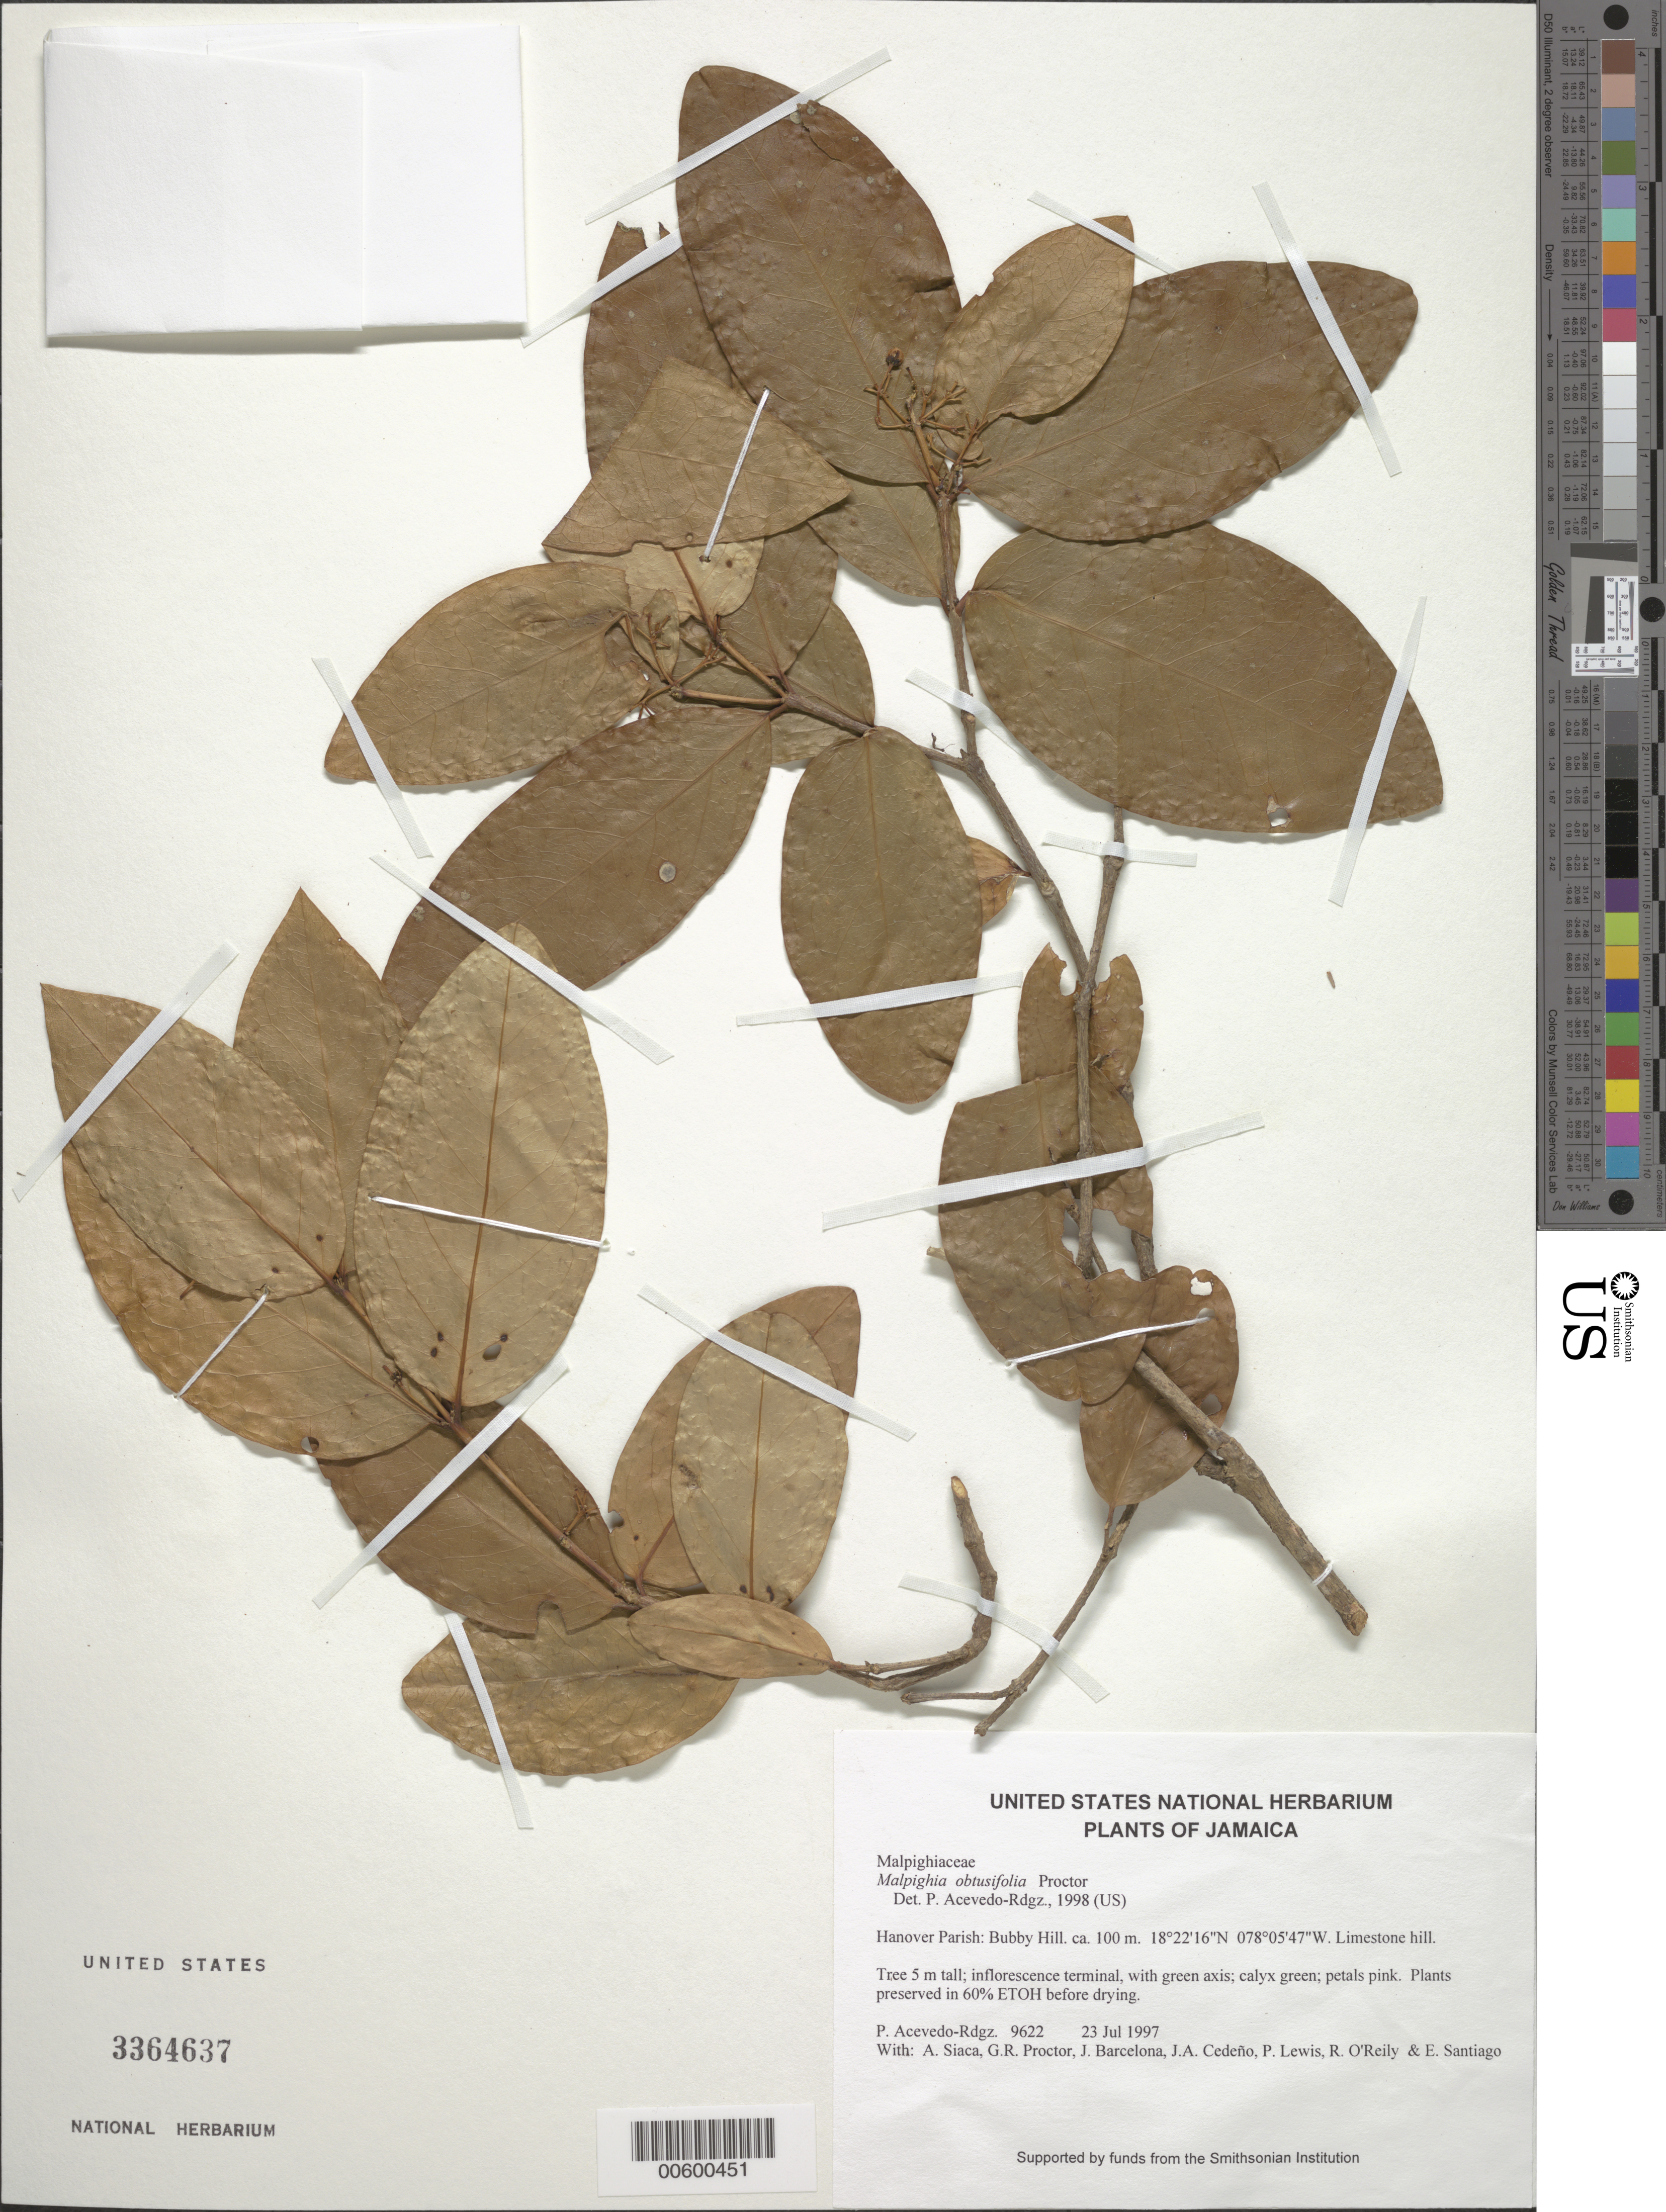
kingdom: Plantae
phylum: Tracheophyta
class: Magnoliopsida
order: Malpighiales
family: Malpighiaceae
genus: Malpighia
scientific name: Malpighia obtusifolia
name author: Proctor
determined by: Acevedo-Rodríguez, P., (BOT), Smithsonian Institution - National Museum of Natural History (UNITED STATES)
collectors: P. Acevedo-Rodr., A. Siaca, G. R. Proctor, J. Barcelona, J. A. Cedeño M., P. Lewis & R. O'Reilly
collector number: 9622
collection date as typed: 23 Jul 1997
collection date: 1997-07-23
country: Jamaica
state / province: Hanover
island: Jamaica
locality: Hanover Parish: Bubby Hill.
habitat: Limestone hill.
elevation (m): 100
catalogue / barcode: US 3364637